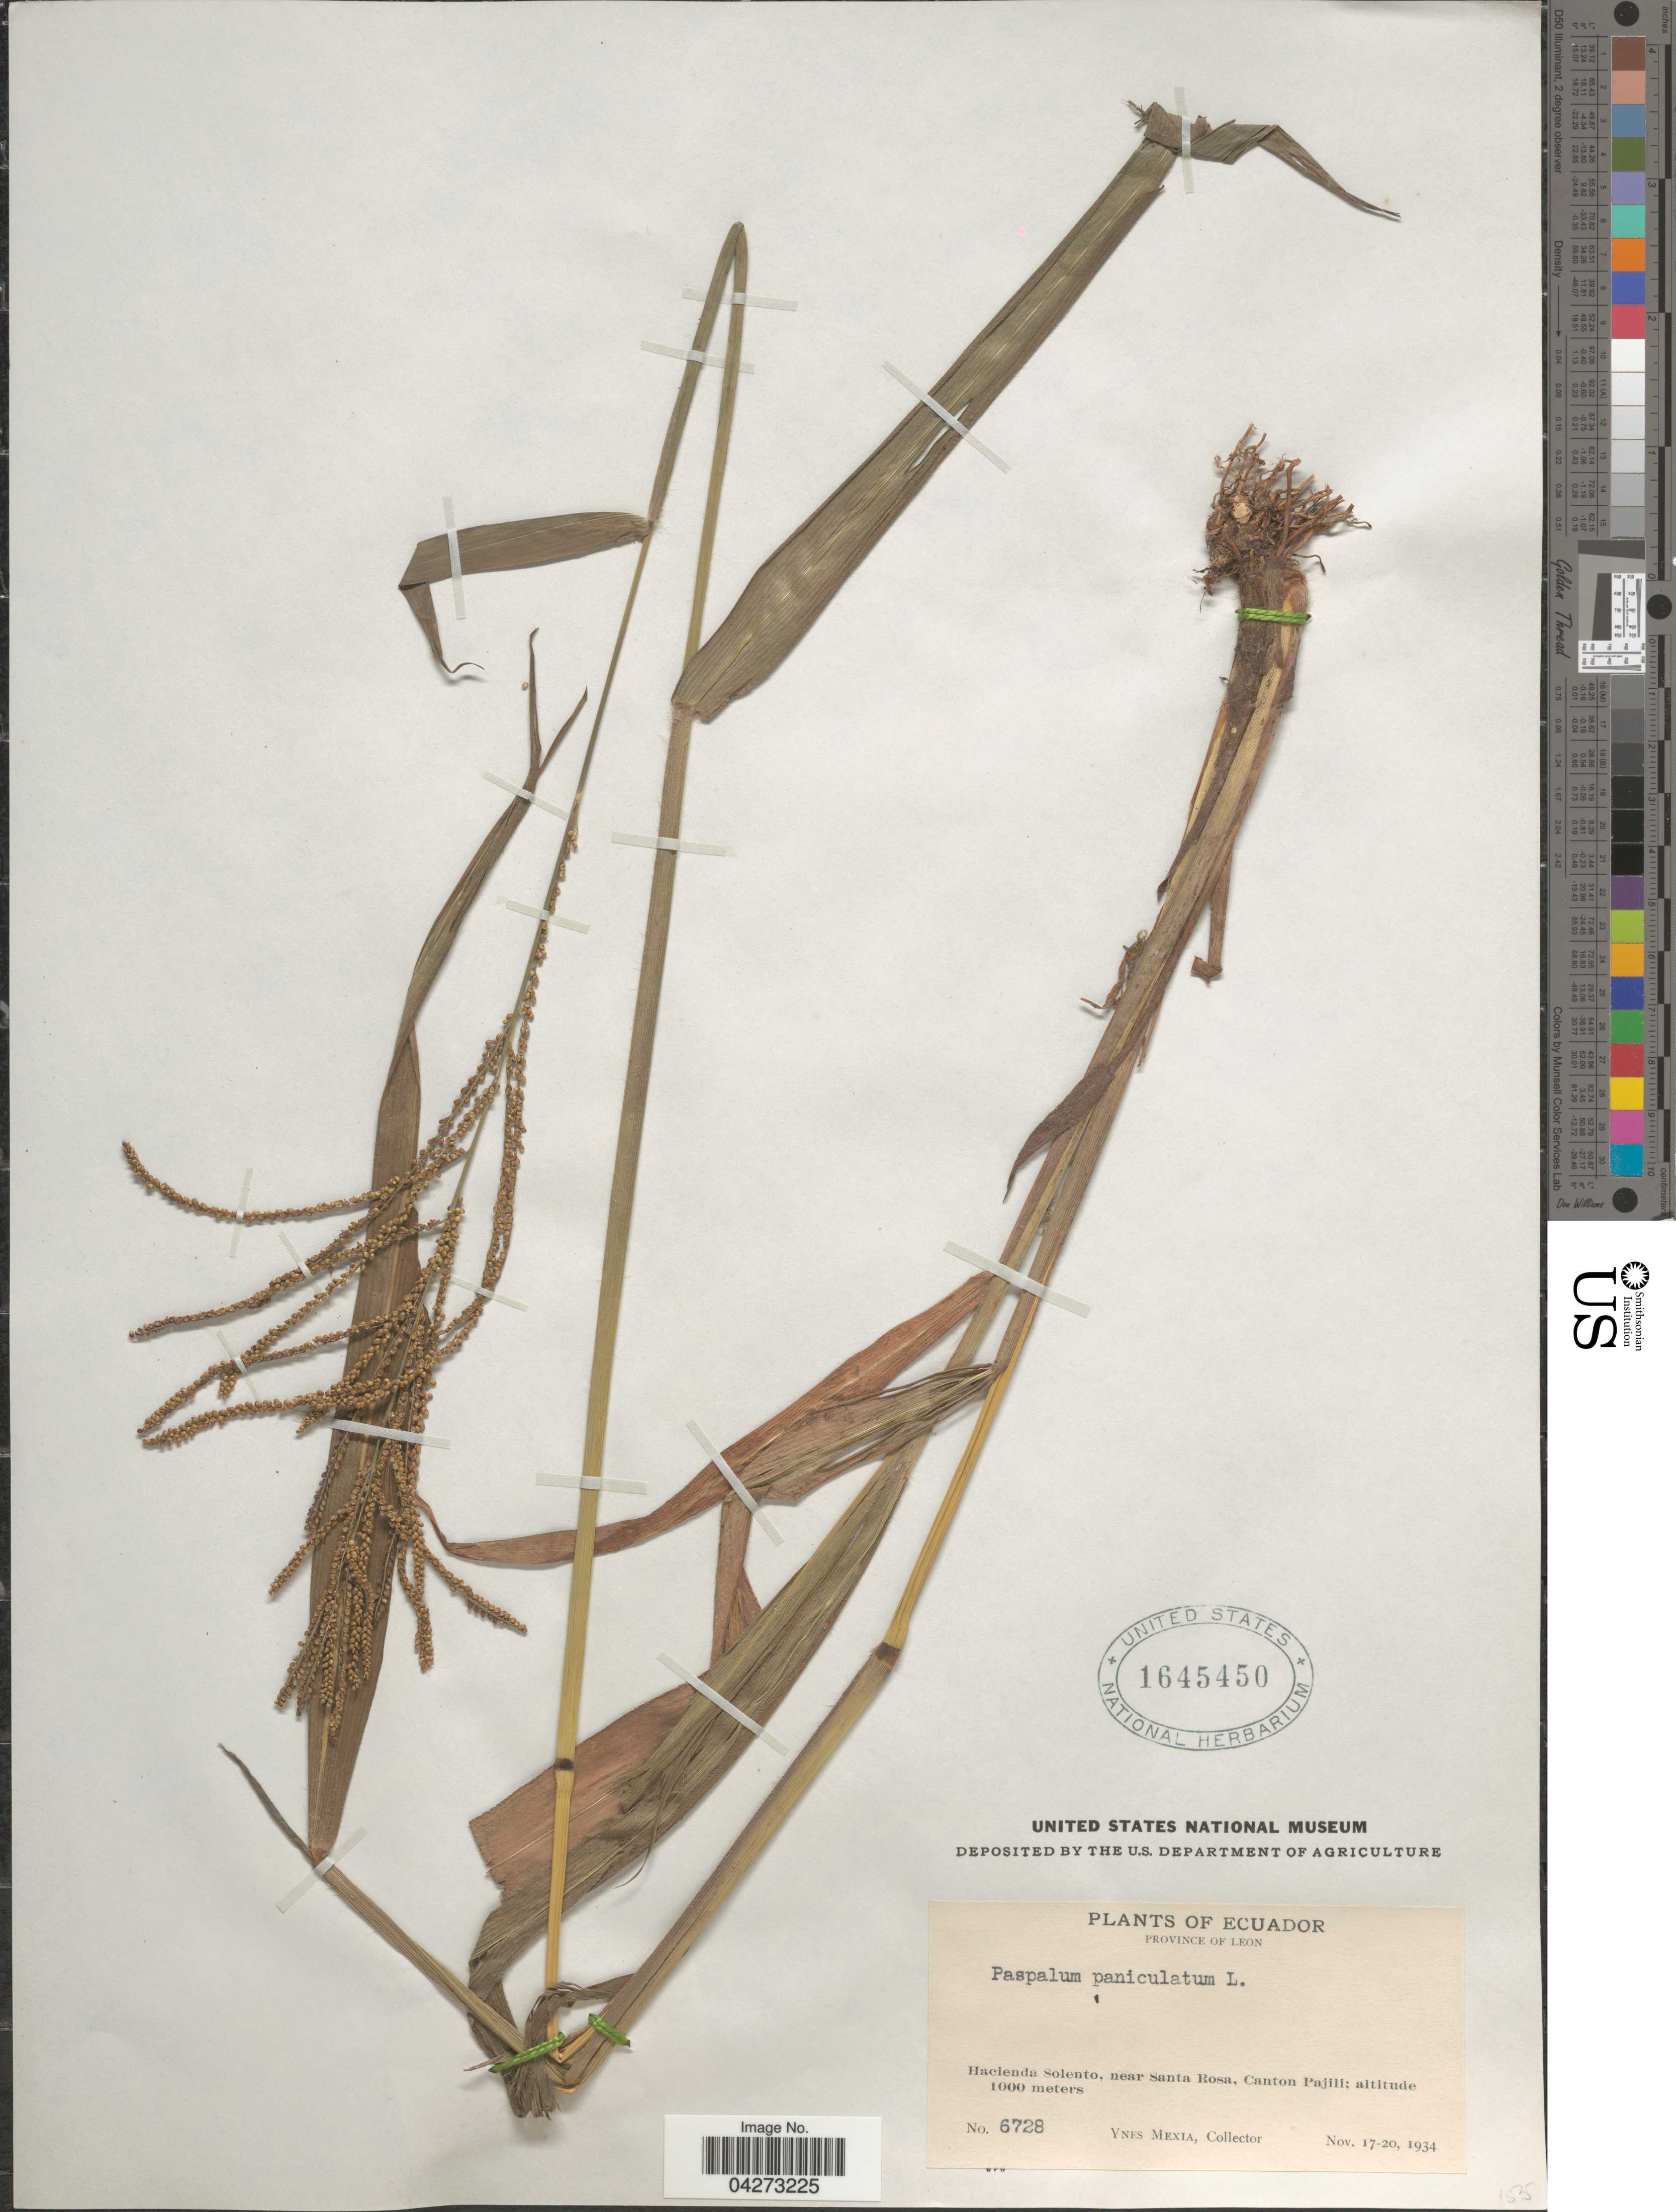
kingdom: Plantae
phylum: Tracheophyta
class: Liliopsida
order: Poales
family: Poaceae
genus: Paspalum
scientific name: Paspalum paniculatum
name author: L.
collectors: Y. Mexia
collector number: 6728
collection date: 1934-11-17/1934-11-20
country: Ecuador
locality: Province of Leon. Hacienda Solento, near Santa Rosa, Canton Pajili.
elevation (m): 1000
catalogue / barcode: US 1645450